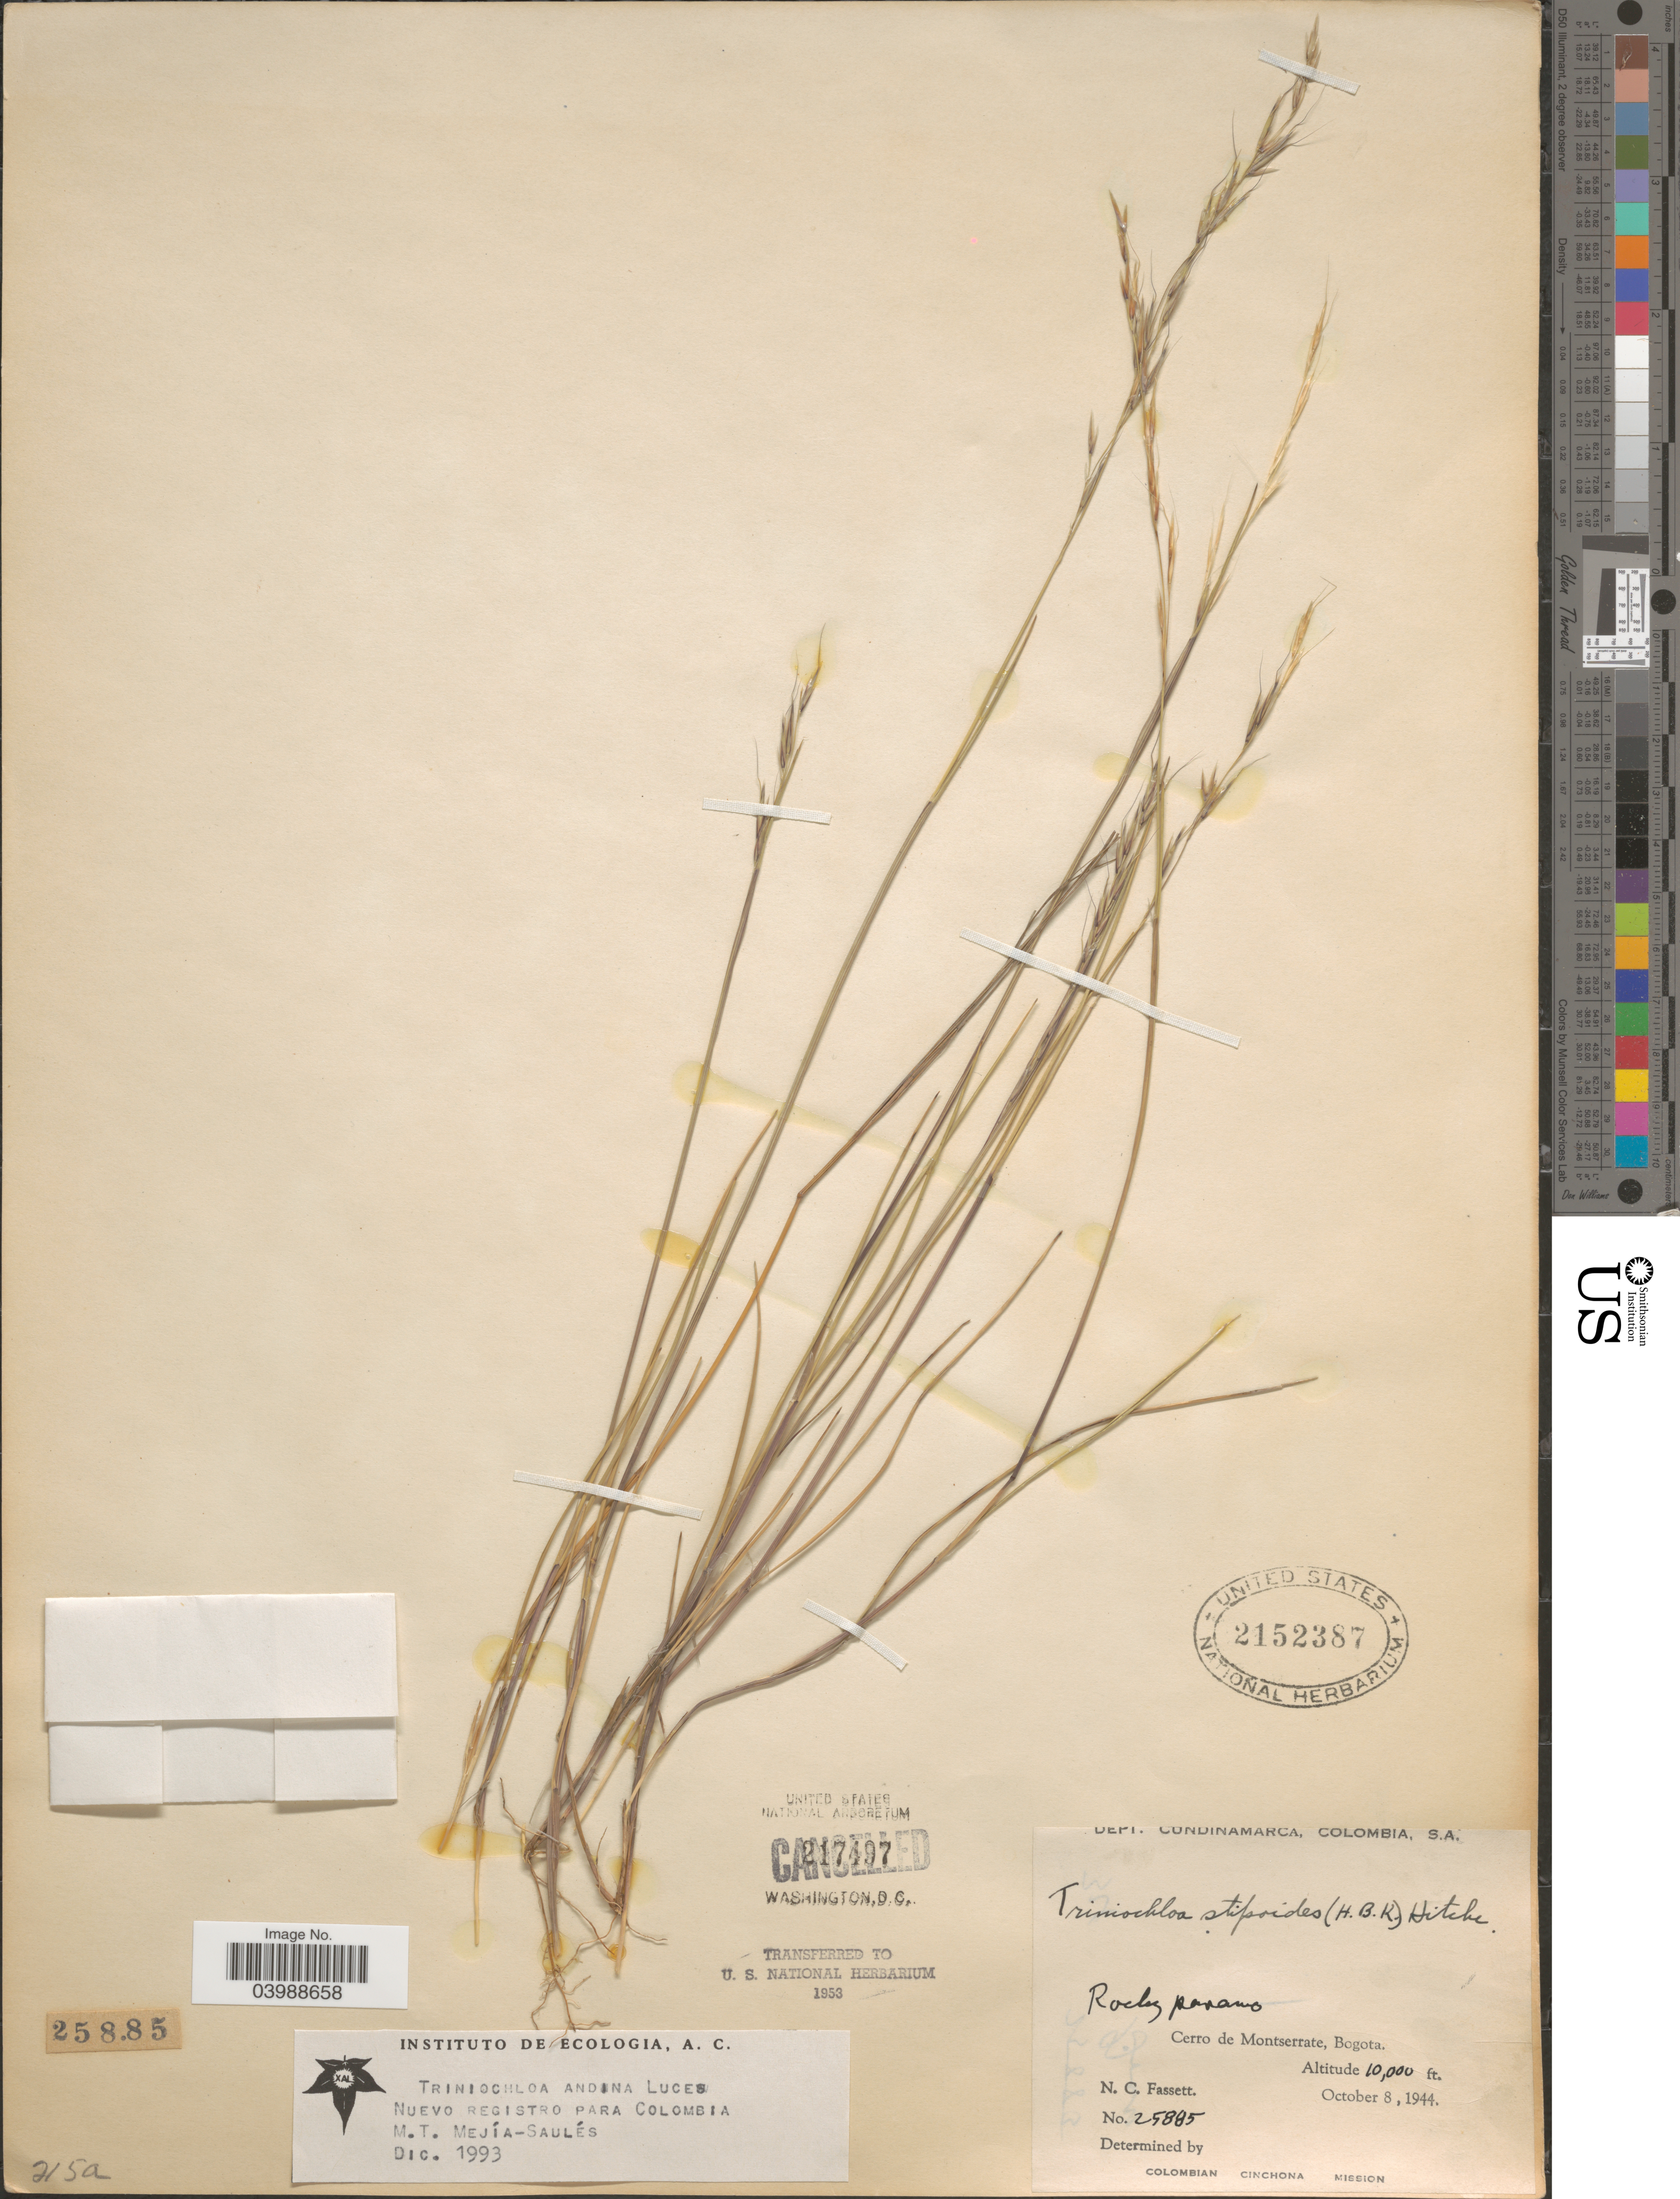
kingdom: Plantae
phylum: Tracheophyta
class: Liliopsida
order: Poales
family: Poaceae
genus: Triniochloa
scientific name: Triniochloa andina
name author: Luces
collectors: N. C. Fassett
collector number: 25885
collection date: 1944-10-08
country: Colombia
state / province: Cundinamarca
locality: Dept. Cundinamarca. Cerro de Montserrate, Bogota.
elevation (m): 3048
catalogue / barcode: US 2152387